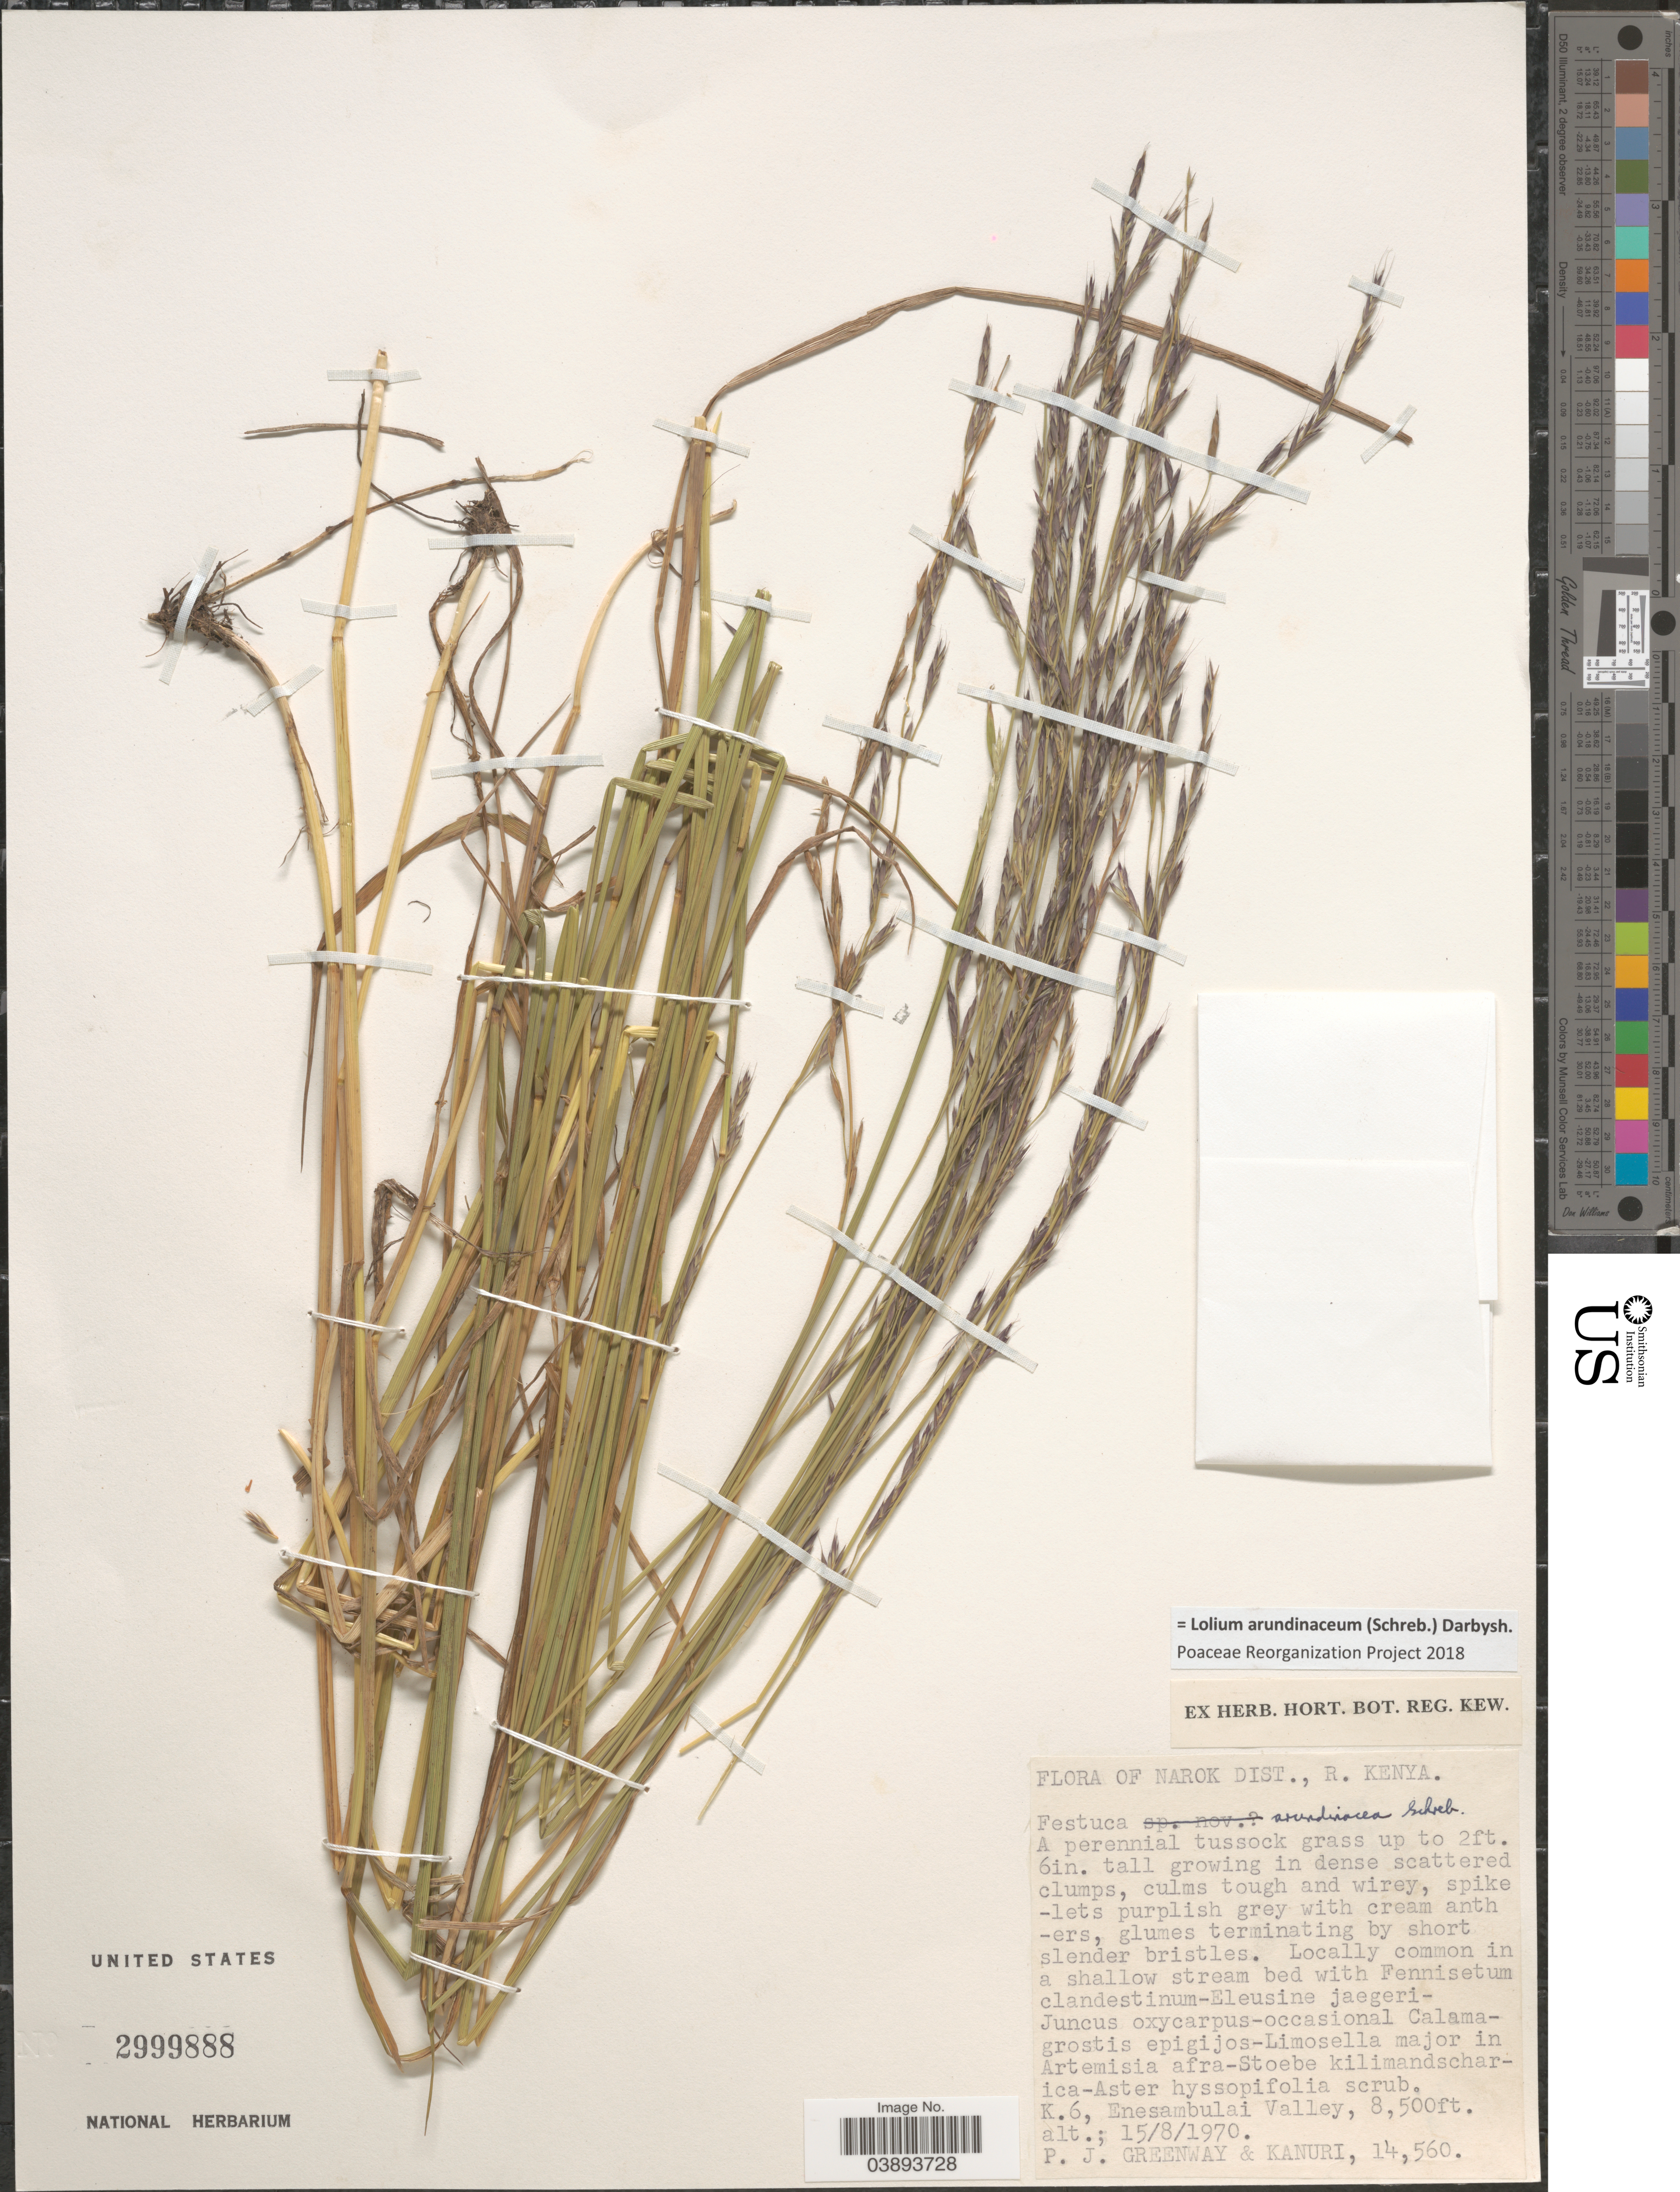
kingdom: Plantae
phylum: Tracheophyta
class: Liliopsida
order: Poales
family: Poaceae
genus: Lolium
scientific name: Lolium arundinaceum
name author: (Schreb.) Darbysh.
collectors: P. J. Greenway & -. Kanuri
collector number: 14560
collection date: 1970-08-15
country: Kenya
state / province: Narok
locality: Narok Dist., R. Kenya. K.6, Enesambulai Valley.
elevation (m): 2591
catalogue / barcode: US 2999888